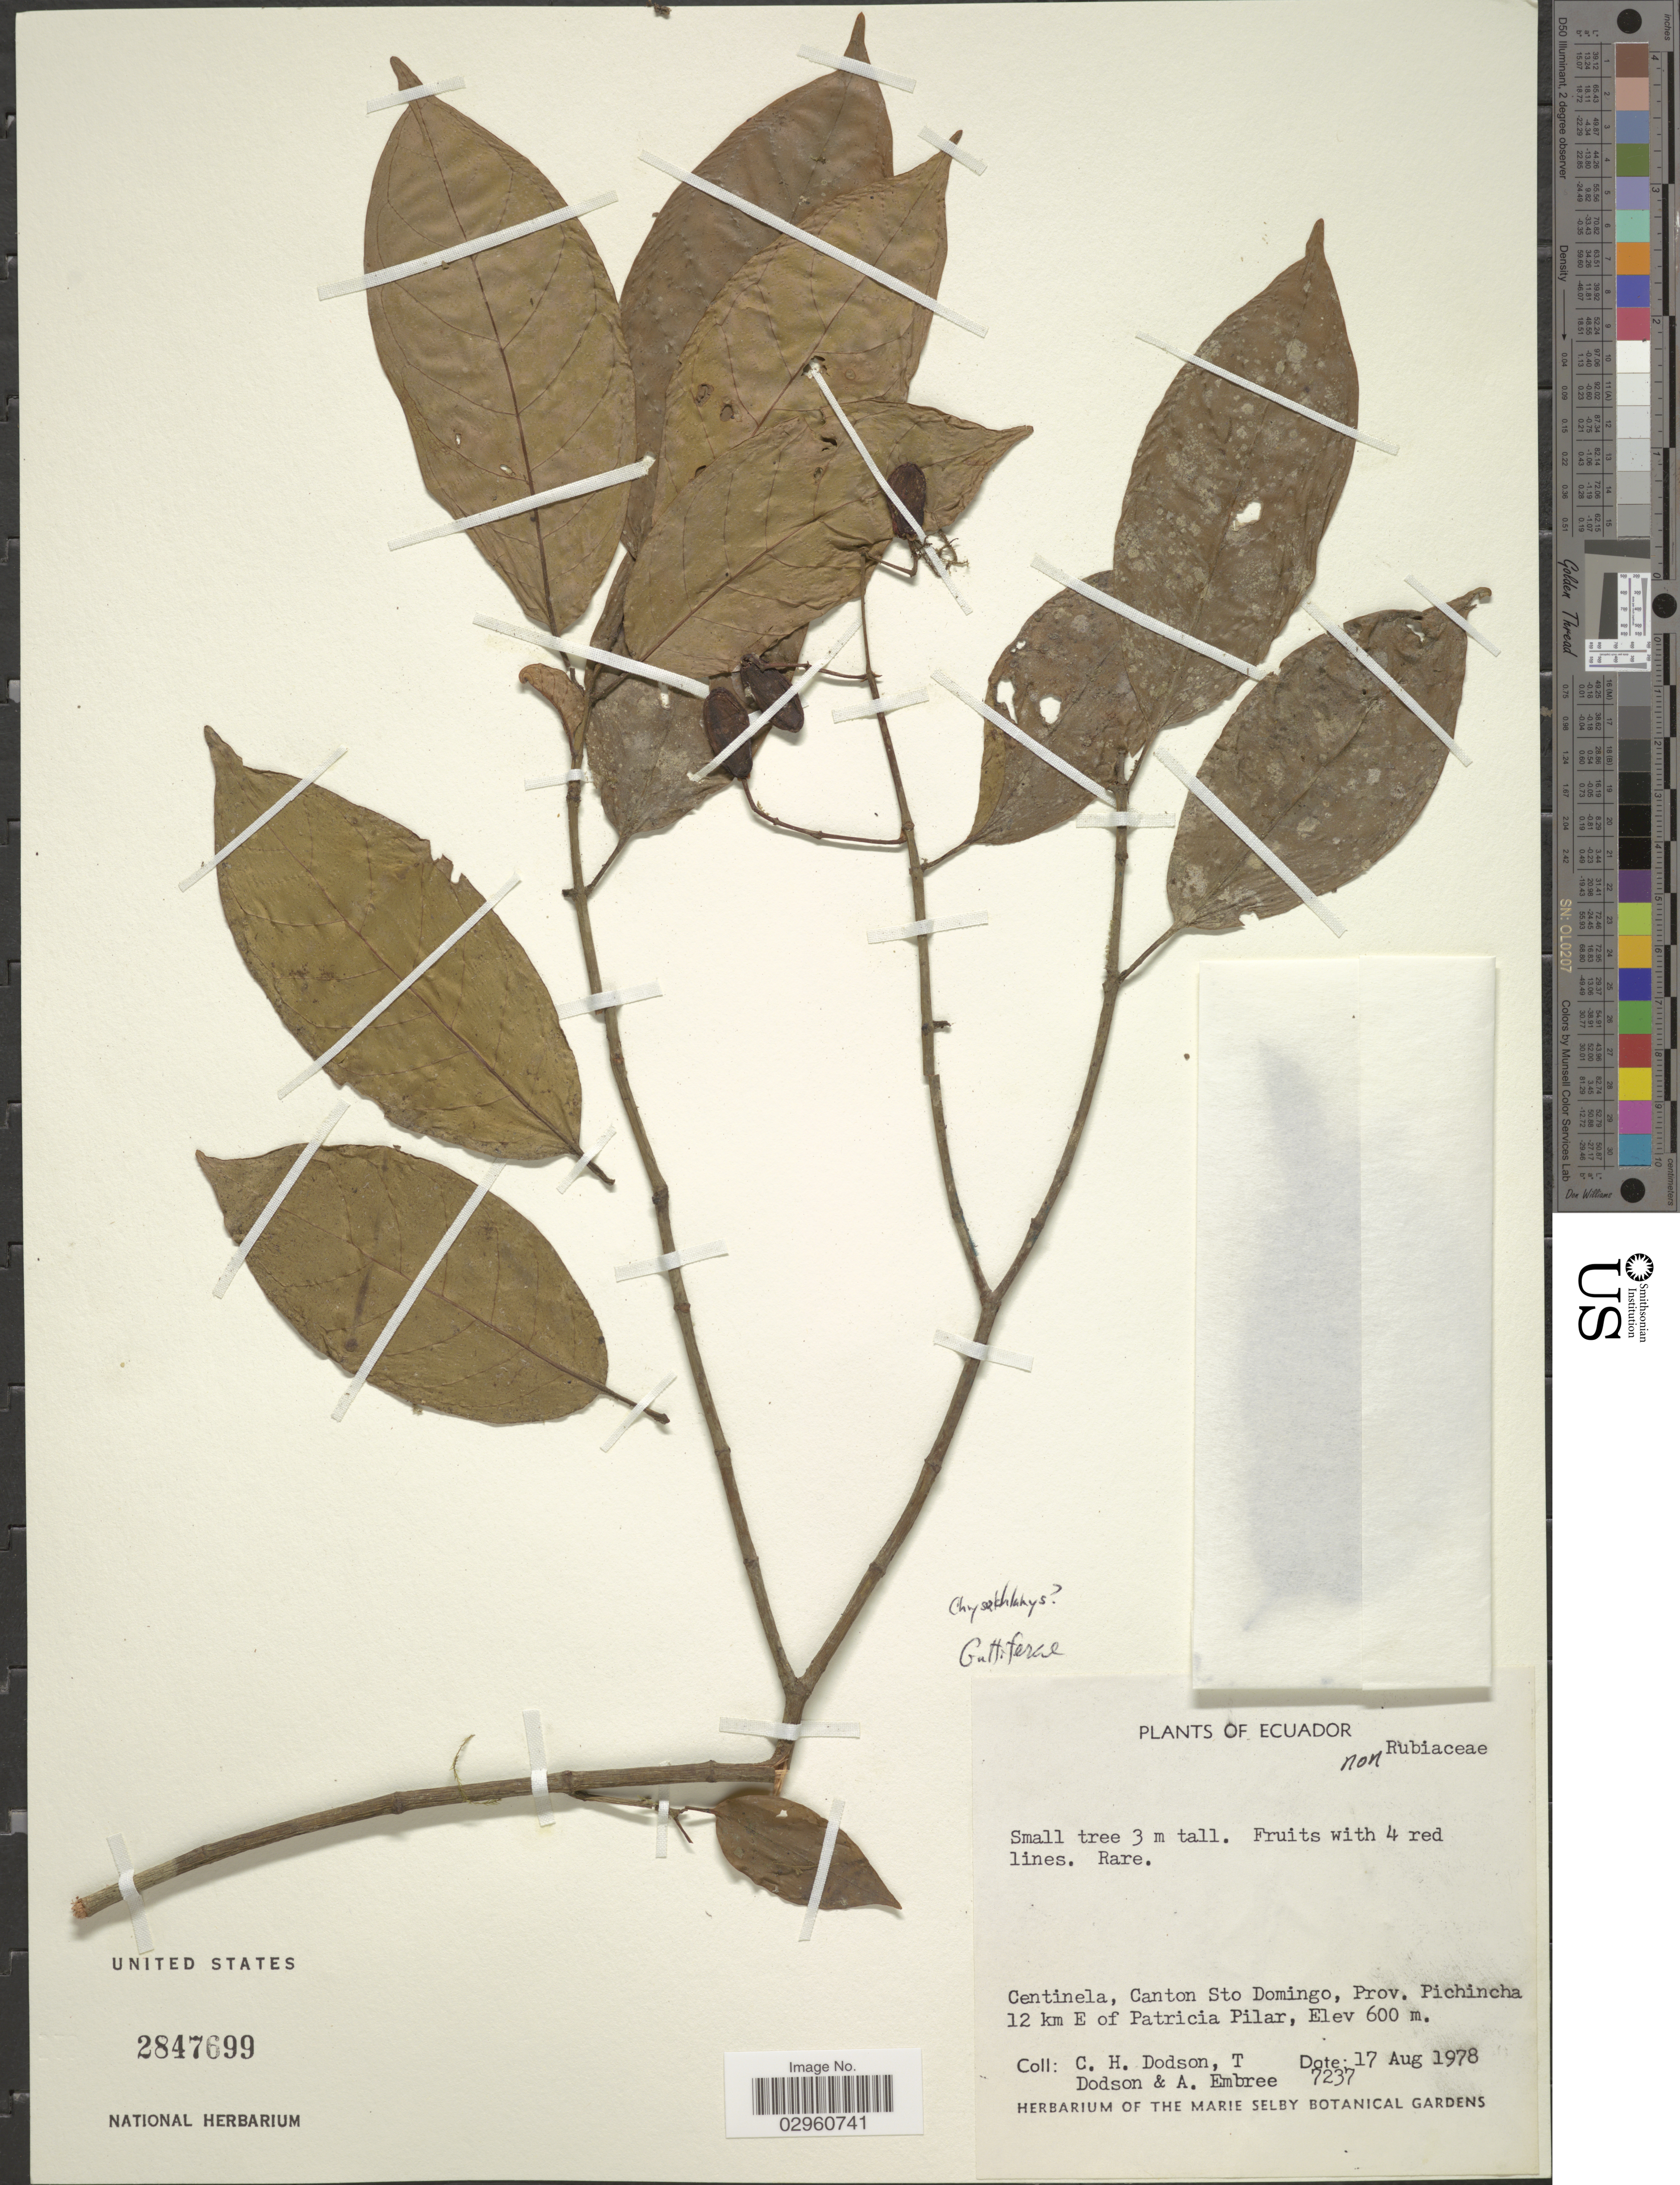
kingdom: Plantae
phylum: Tracheophyta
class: Magnoliopsida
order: Malpighiales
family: Clusiaceae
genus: Chrysochlamys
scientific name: Chrysochlamys sp.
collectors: C. H. Dodson, T. Dodson & A. Embree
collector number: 7237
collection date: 1978-08-17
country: Ecuador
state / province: Pichincha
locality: Centinela, Canton Sto Domingo, Prov. Pichincha 12 km E of Patricia Pilar.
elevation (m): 600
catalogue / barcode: US 2847699